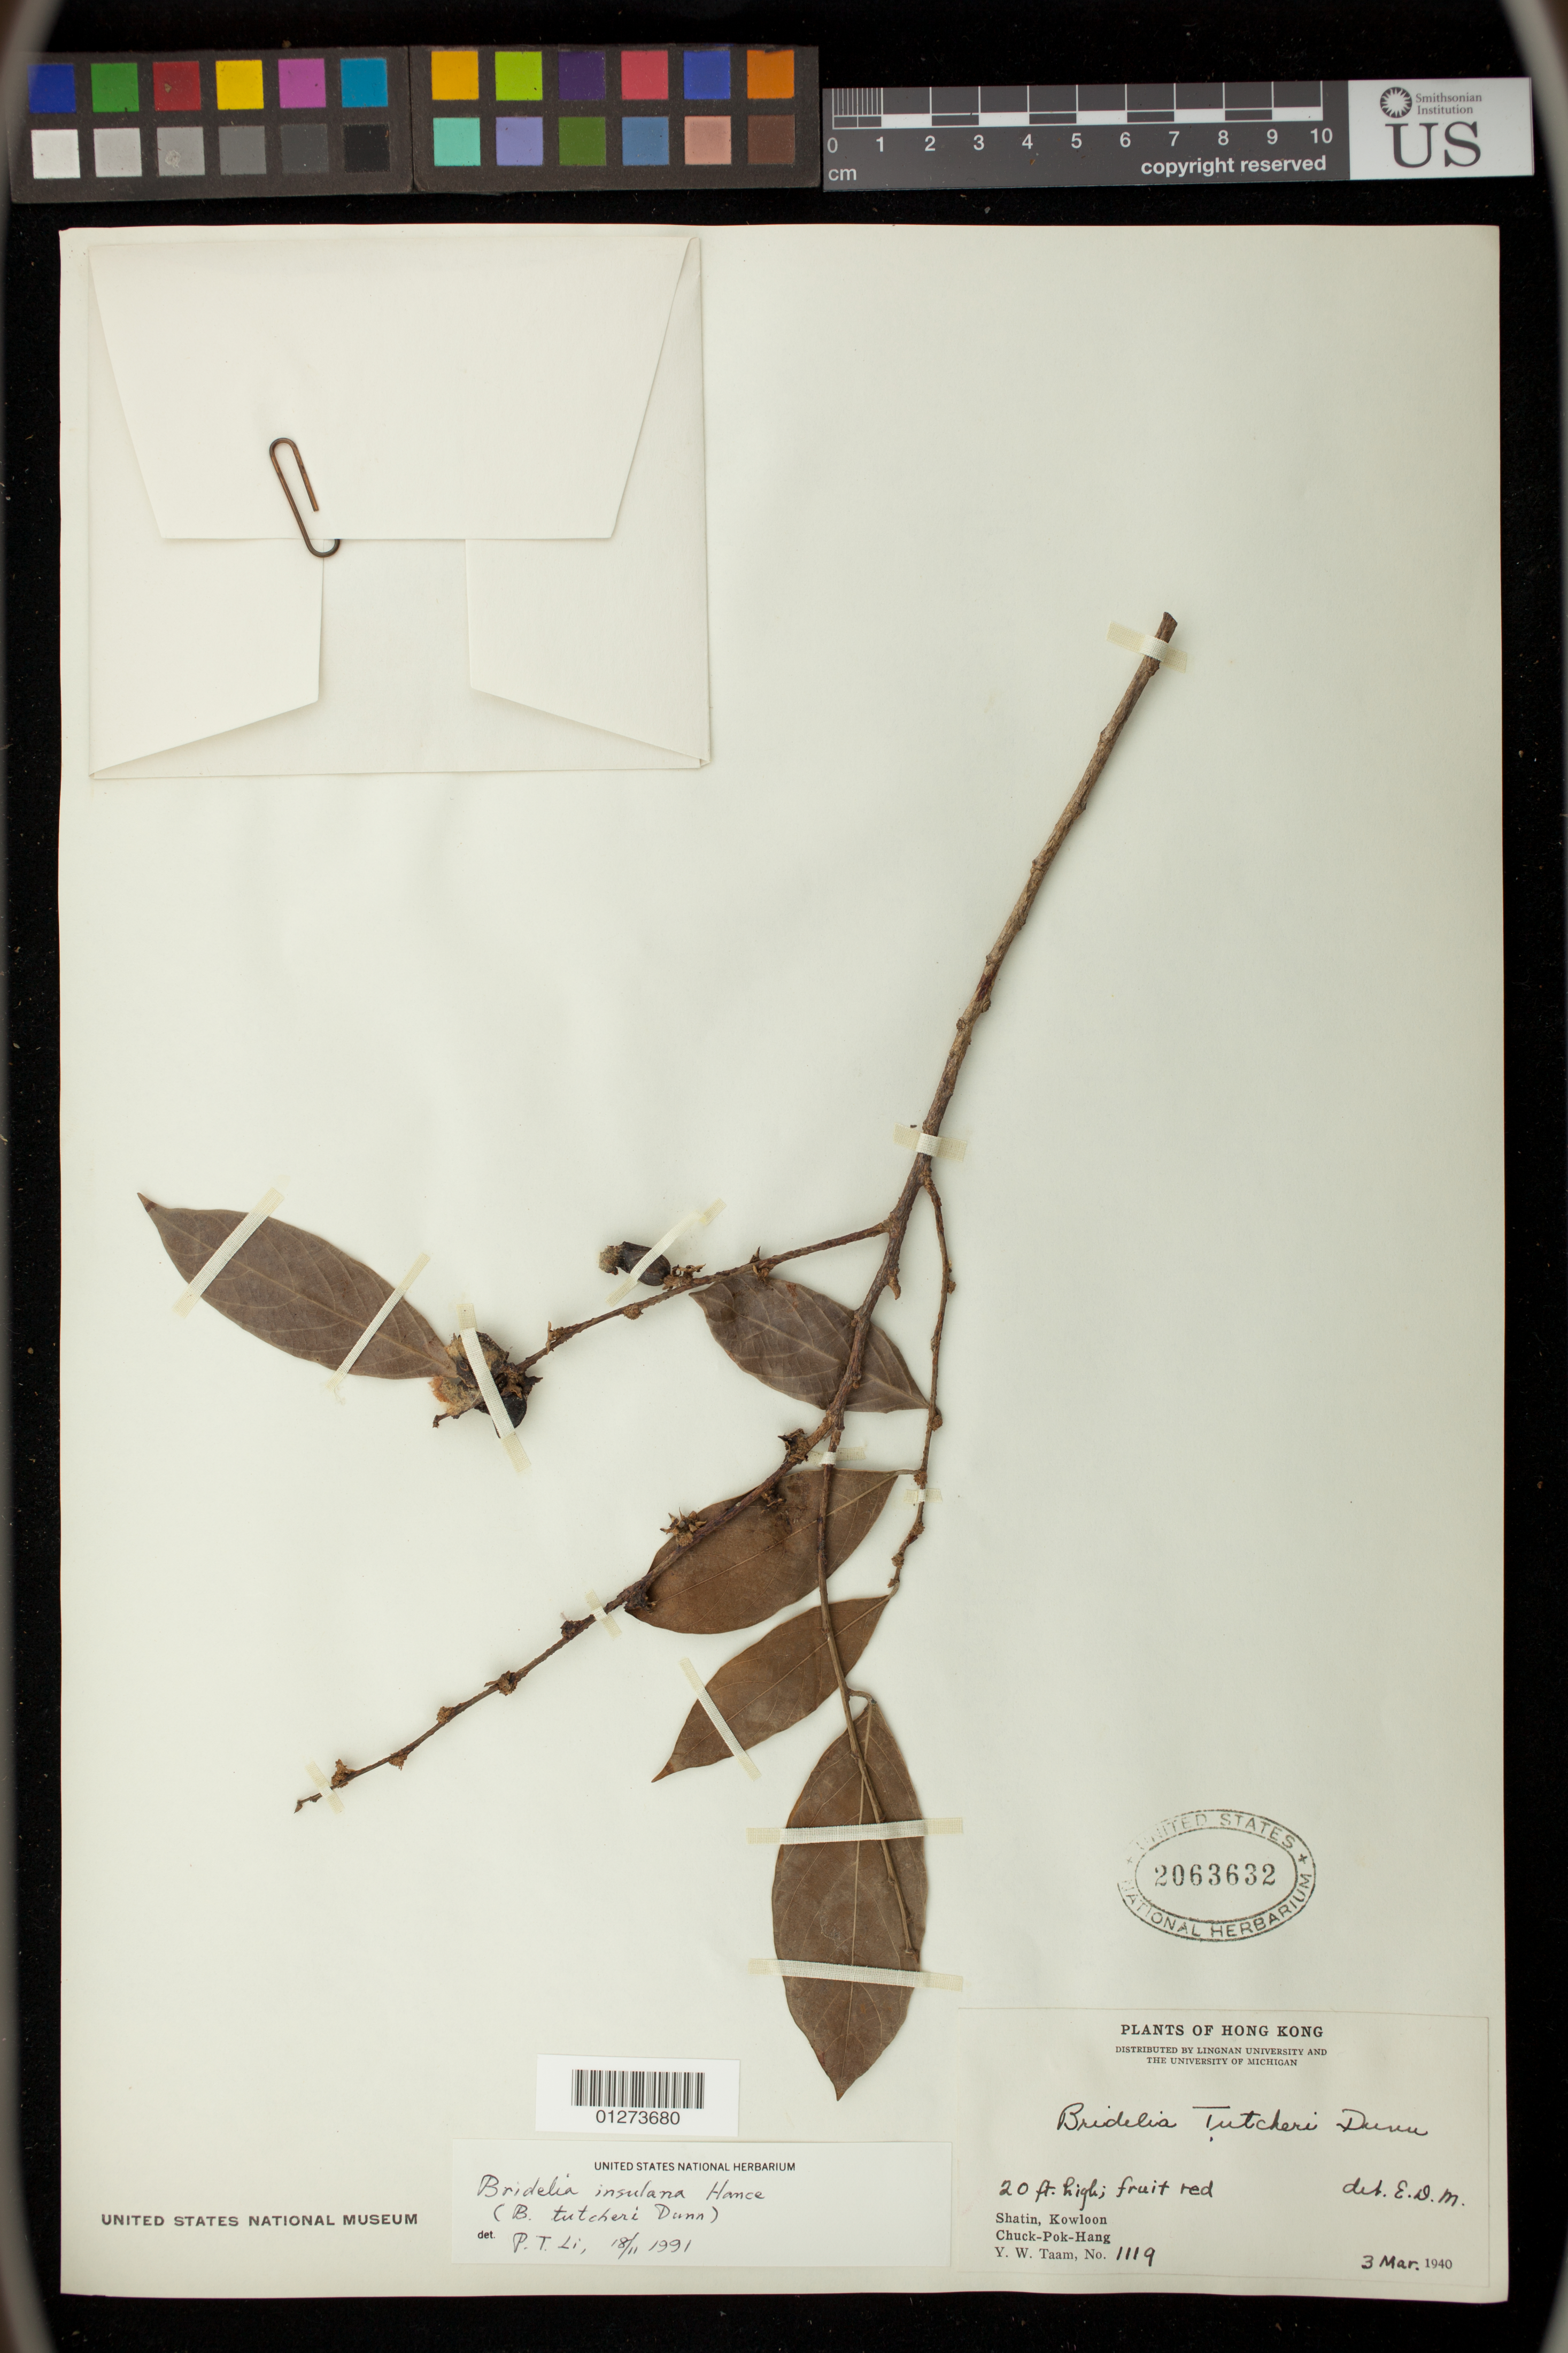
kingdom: Plantae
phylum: Tracheophyta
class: Magnoliopsida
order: Malpighiales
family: Phyllanthaceae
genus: Bridelia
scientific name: Bridelia balansae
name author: Tutcher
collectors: Y. W. Taam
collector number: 1119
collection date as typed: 03 Mar 1940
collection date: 1940-03-03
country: China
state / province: Hong Kong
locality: Shatin, kowloon, chuck-pok-hang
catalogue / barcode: US 2063632